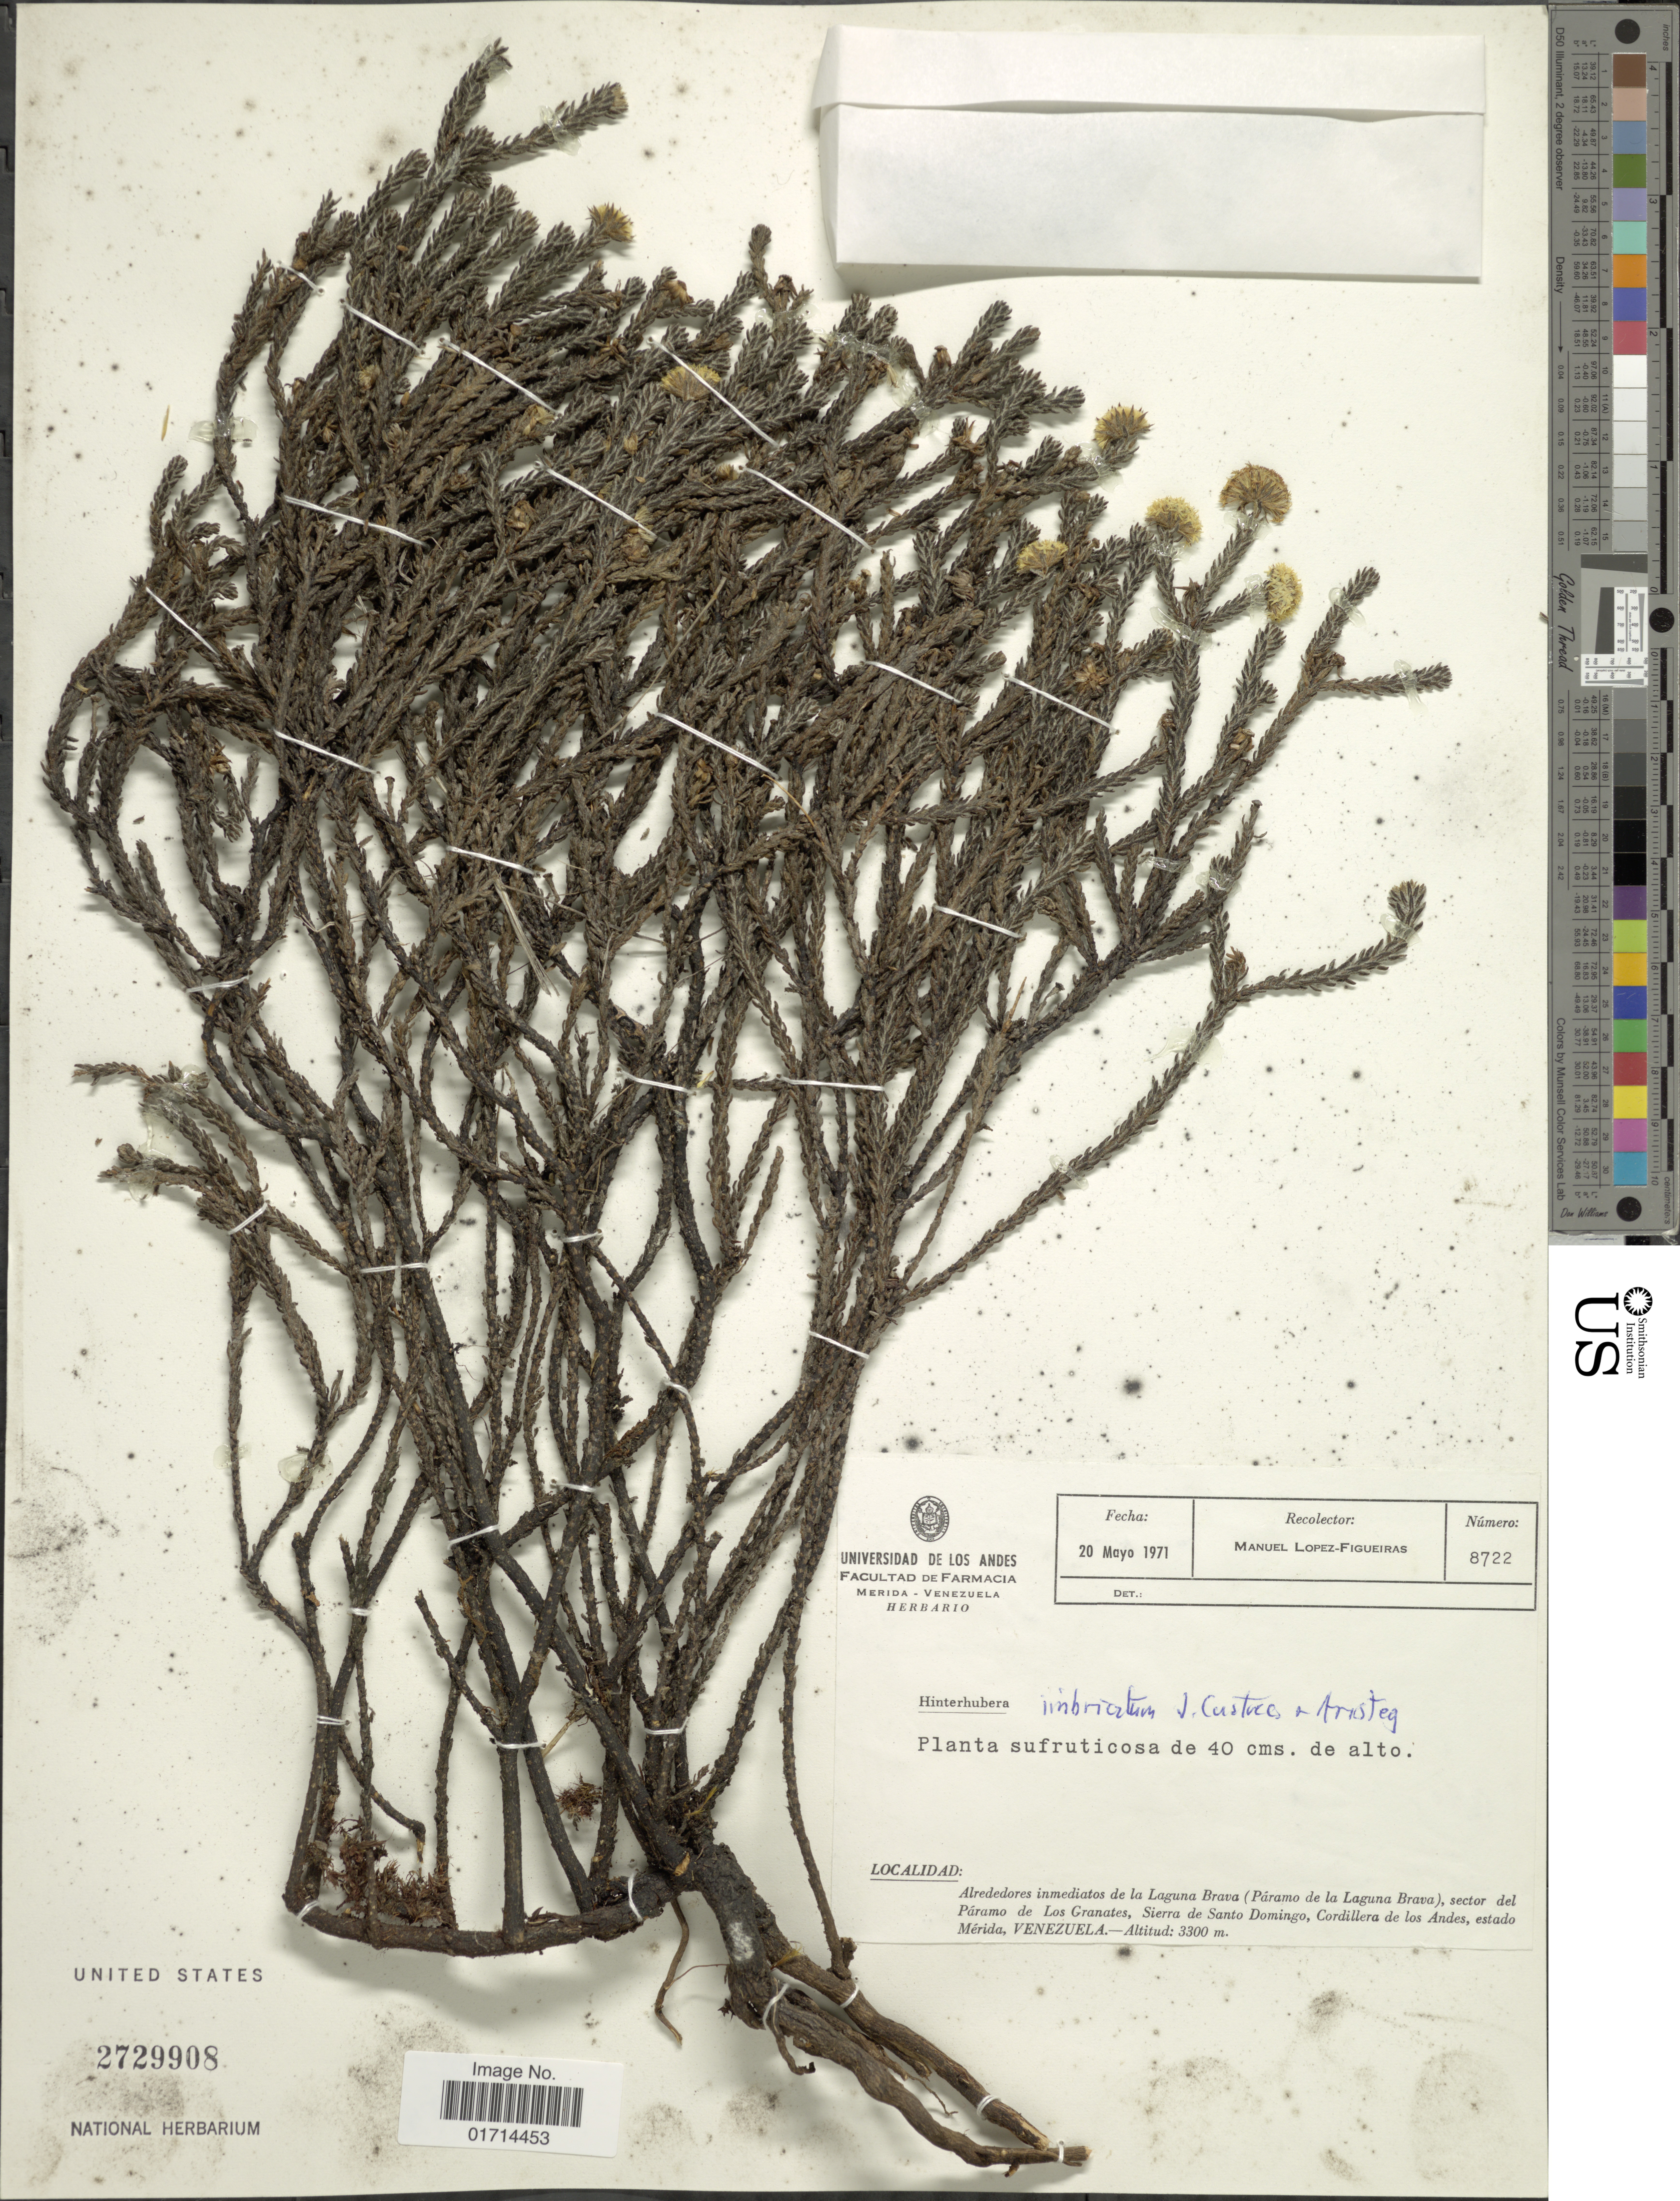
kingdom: Plantae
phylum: Tracheophyta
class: Magnoliopsida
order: Asterales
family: Asteraceae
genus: Hinterhubera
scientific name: Hinterhubera imbricata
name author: Cuatrec. & Aristeg.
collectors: M. Lopéz-F.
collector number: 8722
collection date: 1971-05-20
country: Venezuela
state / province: Mérida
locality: Alrededores inmediatos de la Laguna Brava (Paramo de la Laguna Brava), sector del Paramo de Los Granates, Sierra de Santo domingo, Cordillera de los Andes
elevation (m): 3300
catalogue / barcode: US 2729908